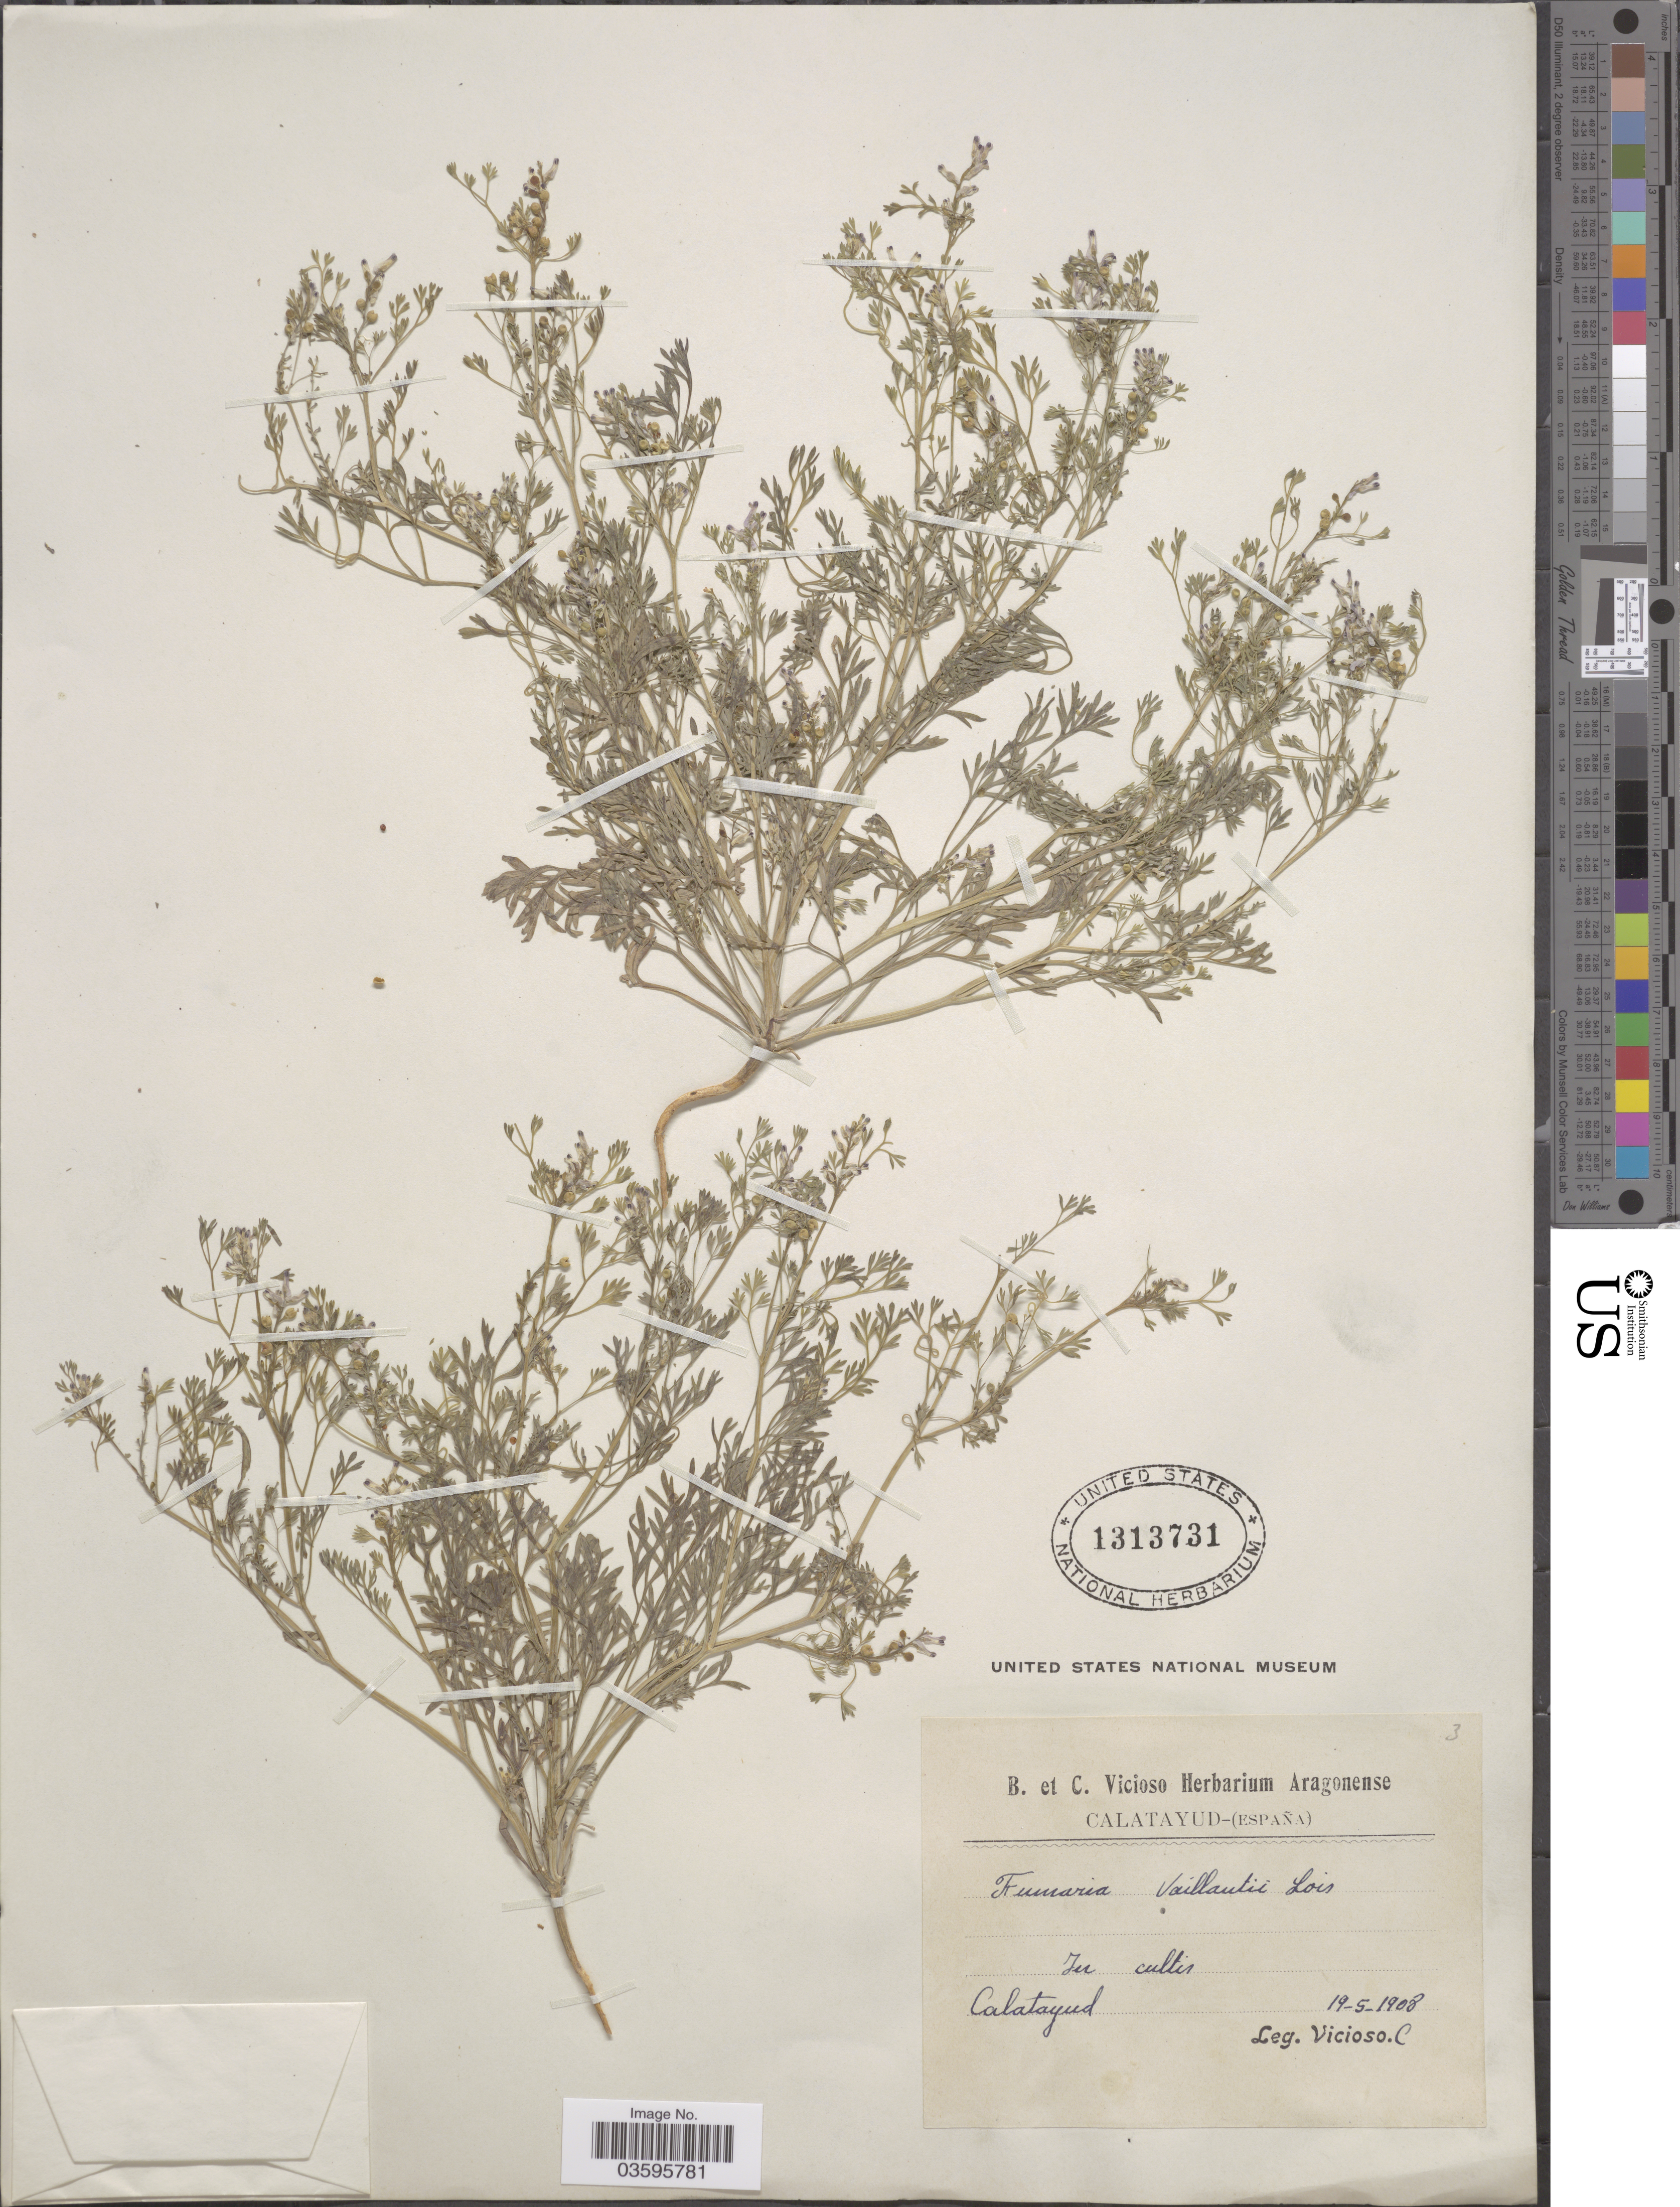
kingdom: Plantae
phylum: Tracheophyta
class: Magnoliopsida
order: Ranunculales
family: Papaveraceae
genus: Fumaria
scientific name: Fumaria vaillantii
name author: Loisel.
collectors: C. Vicioso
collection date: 1908-05-19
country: Spain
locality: Calatayud - (España).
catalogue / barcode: US 1313731